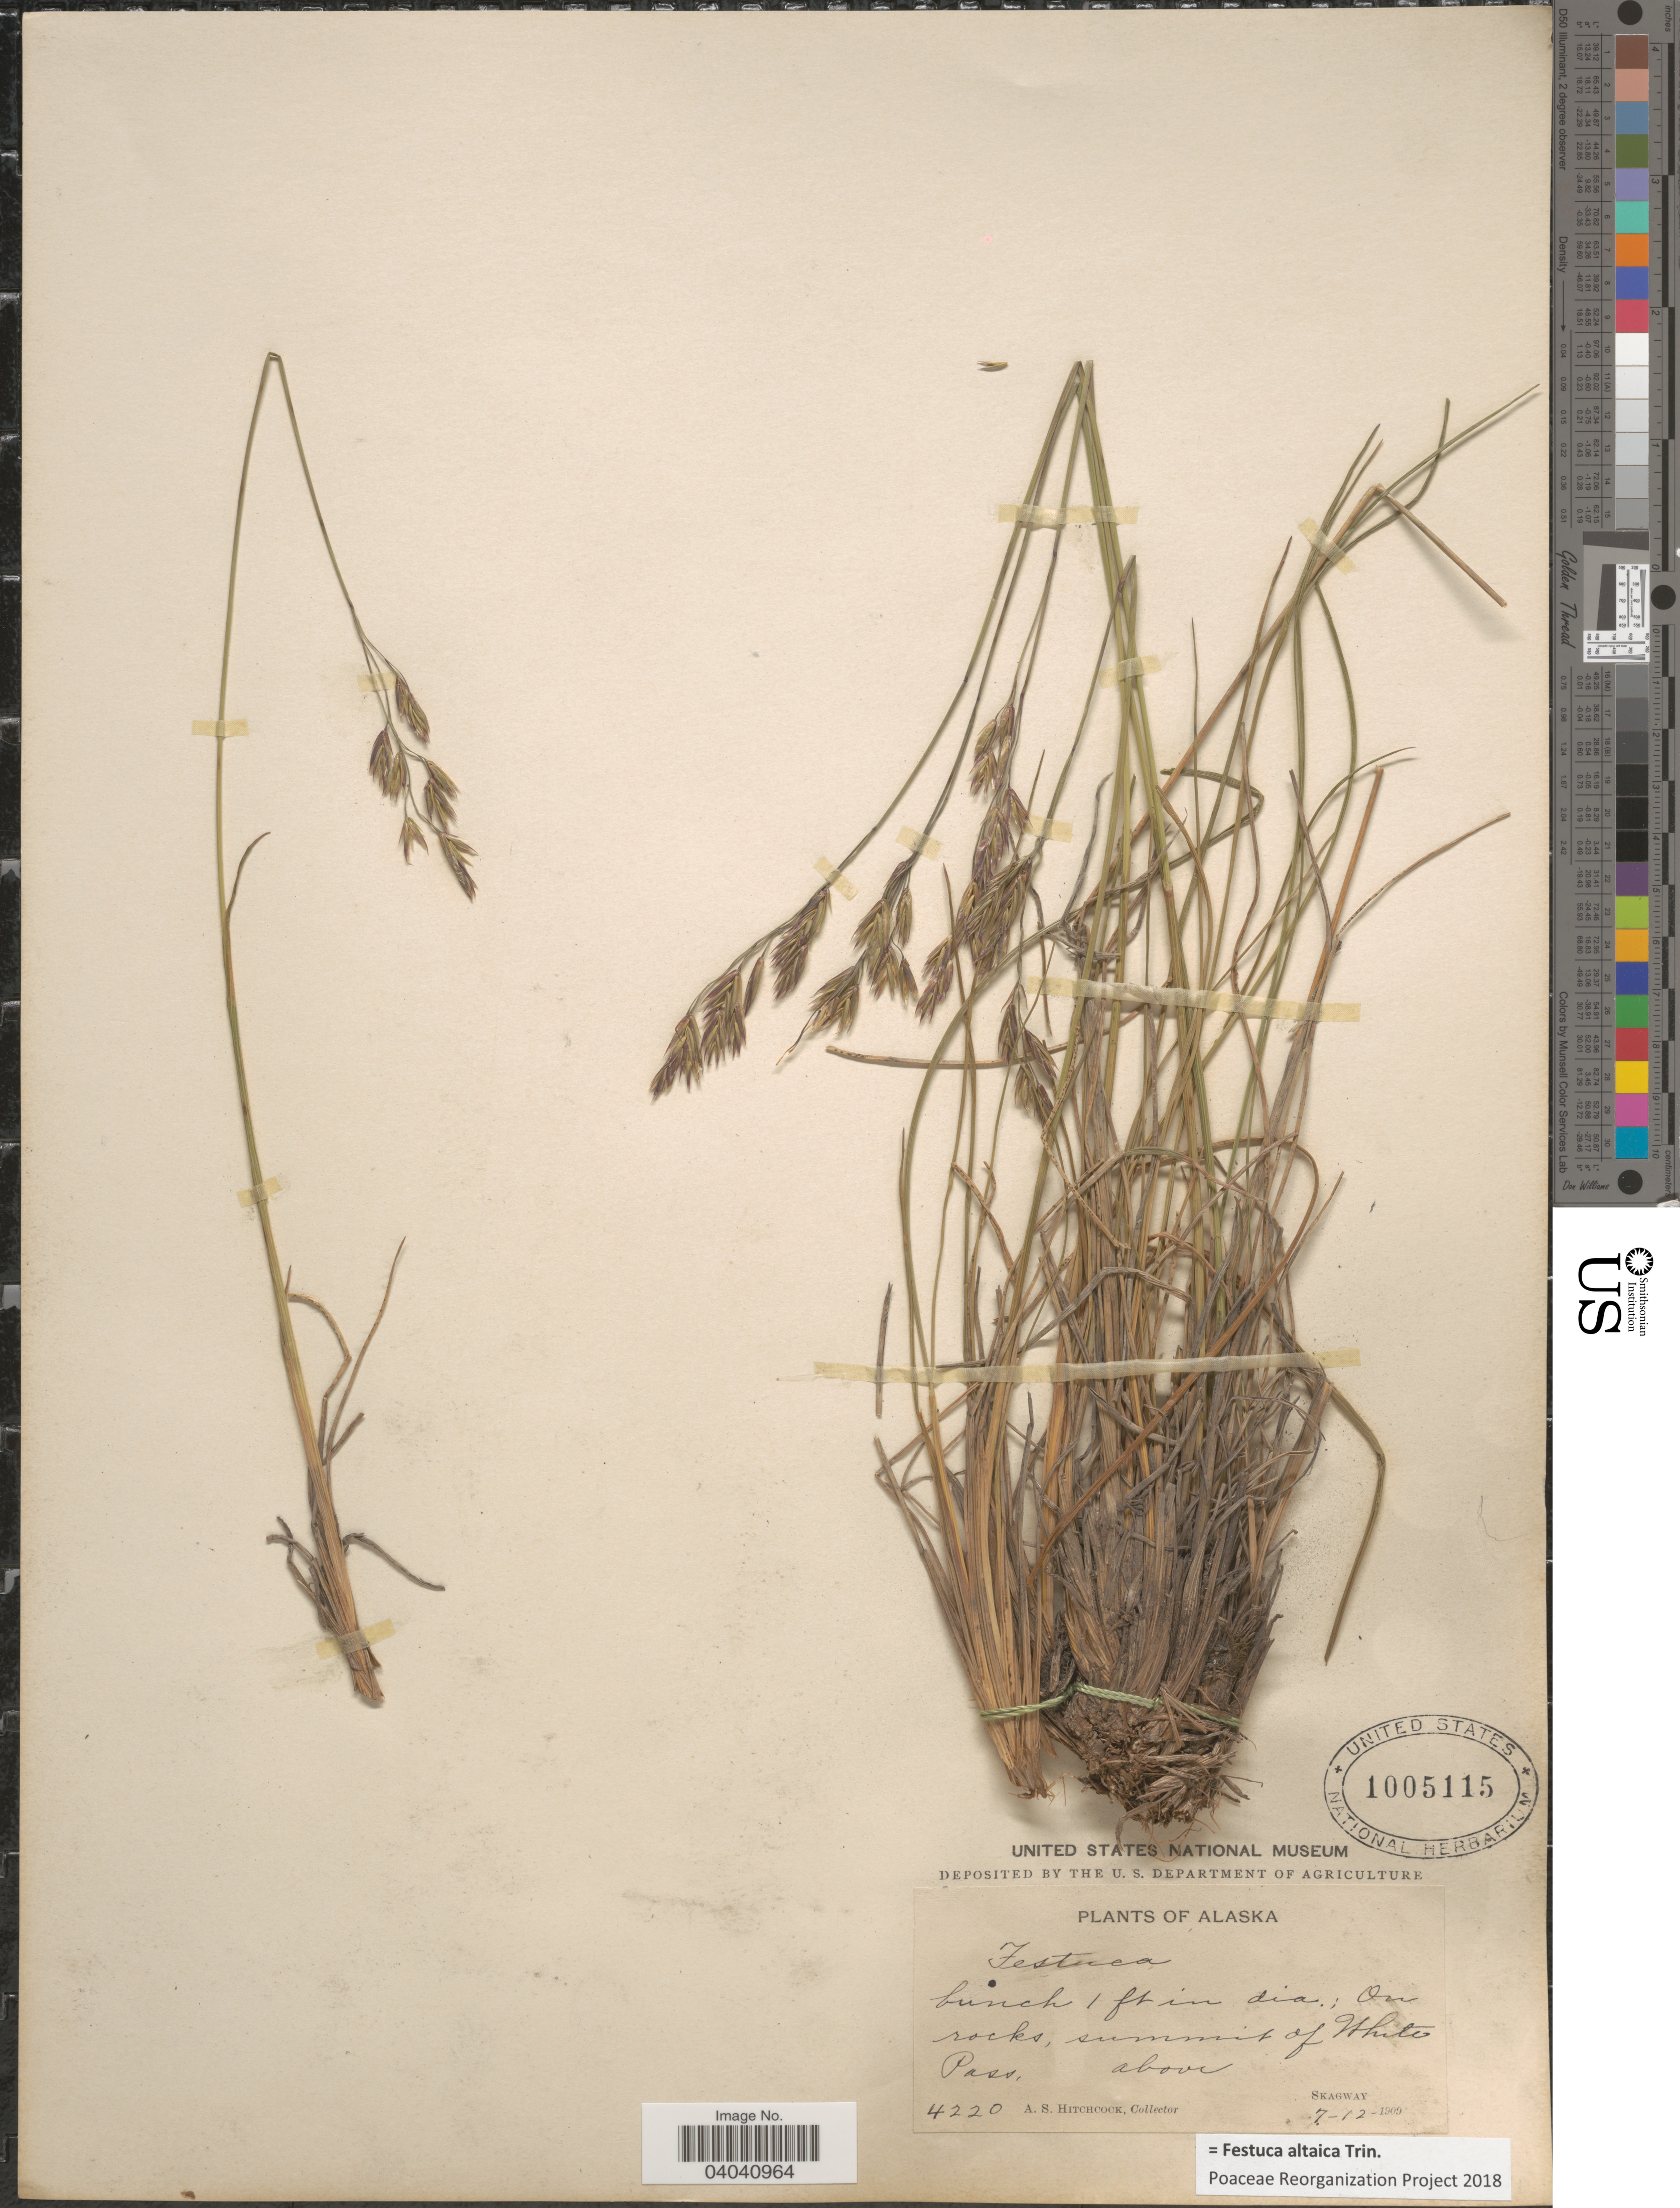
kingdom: Plantae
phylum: Tracheophyta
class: Liliopsida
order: Poales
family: Poaceae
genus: Festuca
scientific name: Festuca altaica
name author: Trin.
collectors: A. S. Hitchcock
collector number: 4220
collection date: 1909-07-12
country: United States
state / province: Alaska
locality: On rocks, summit of White Pass, above Skagway.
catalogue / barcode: US 1005115